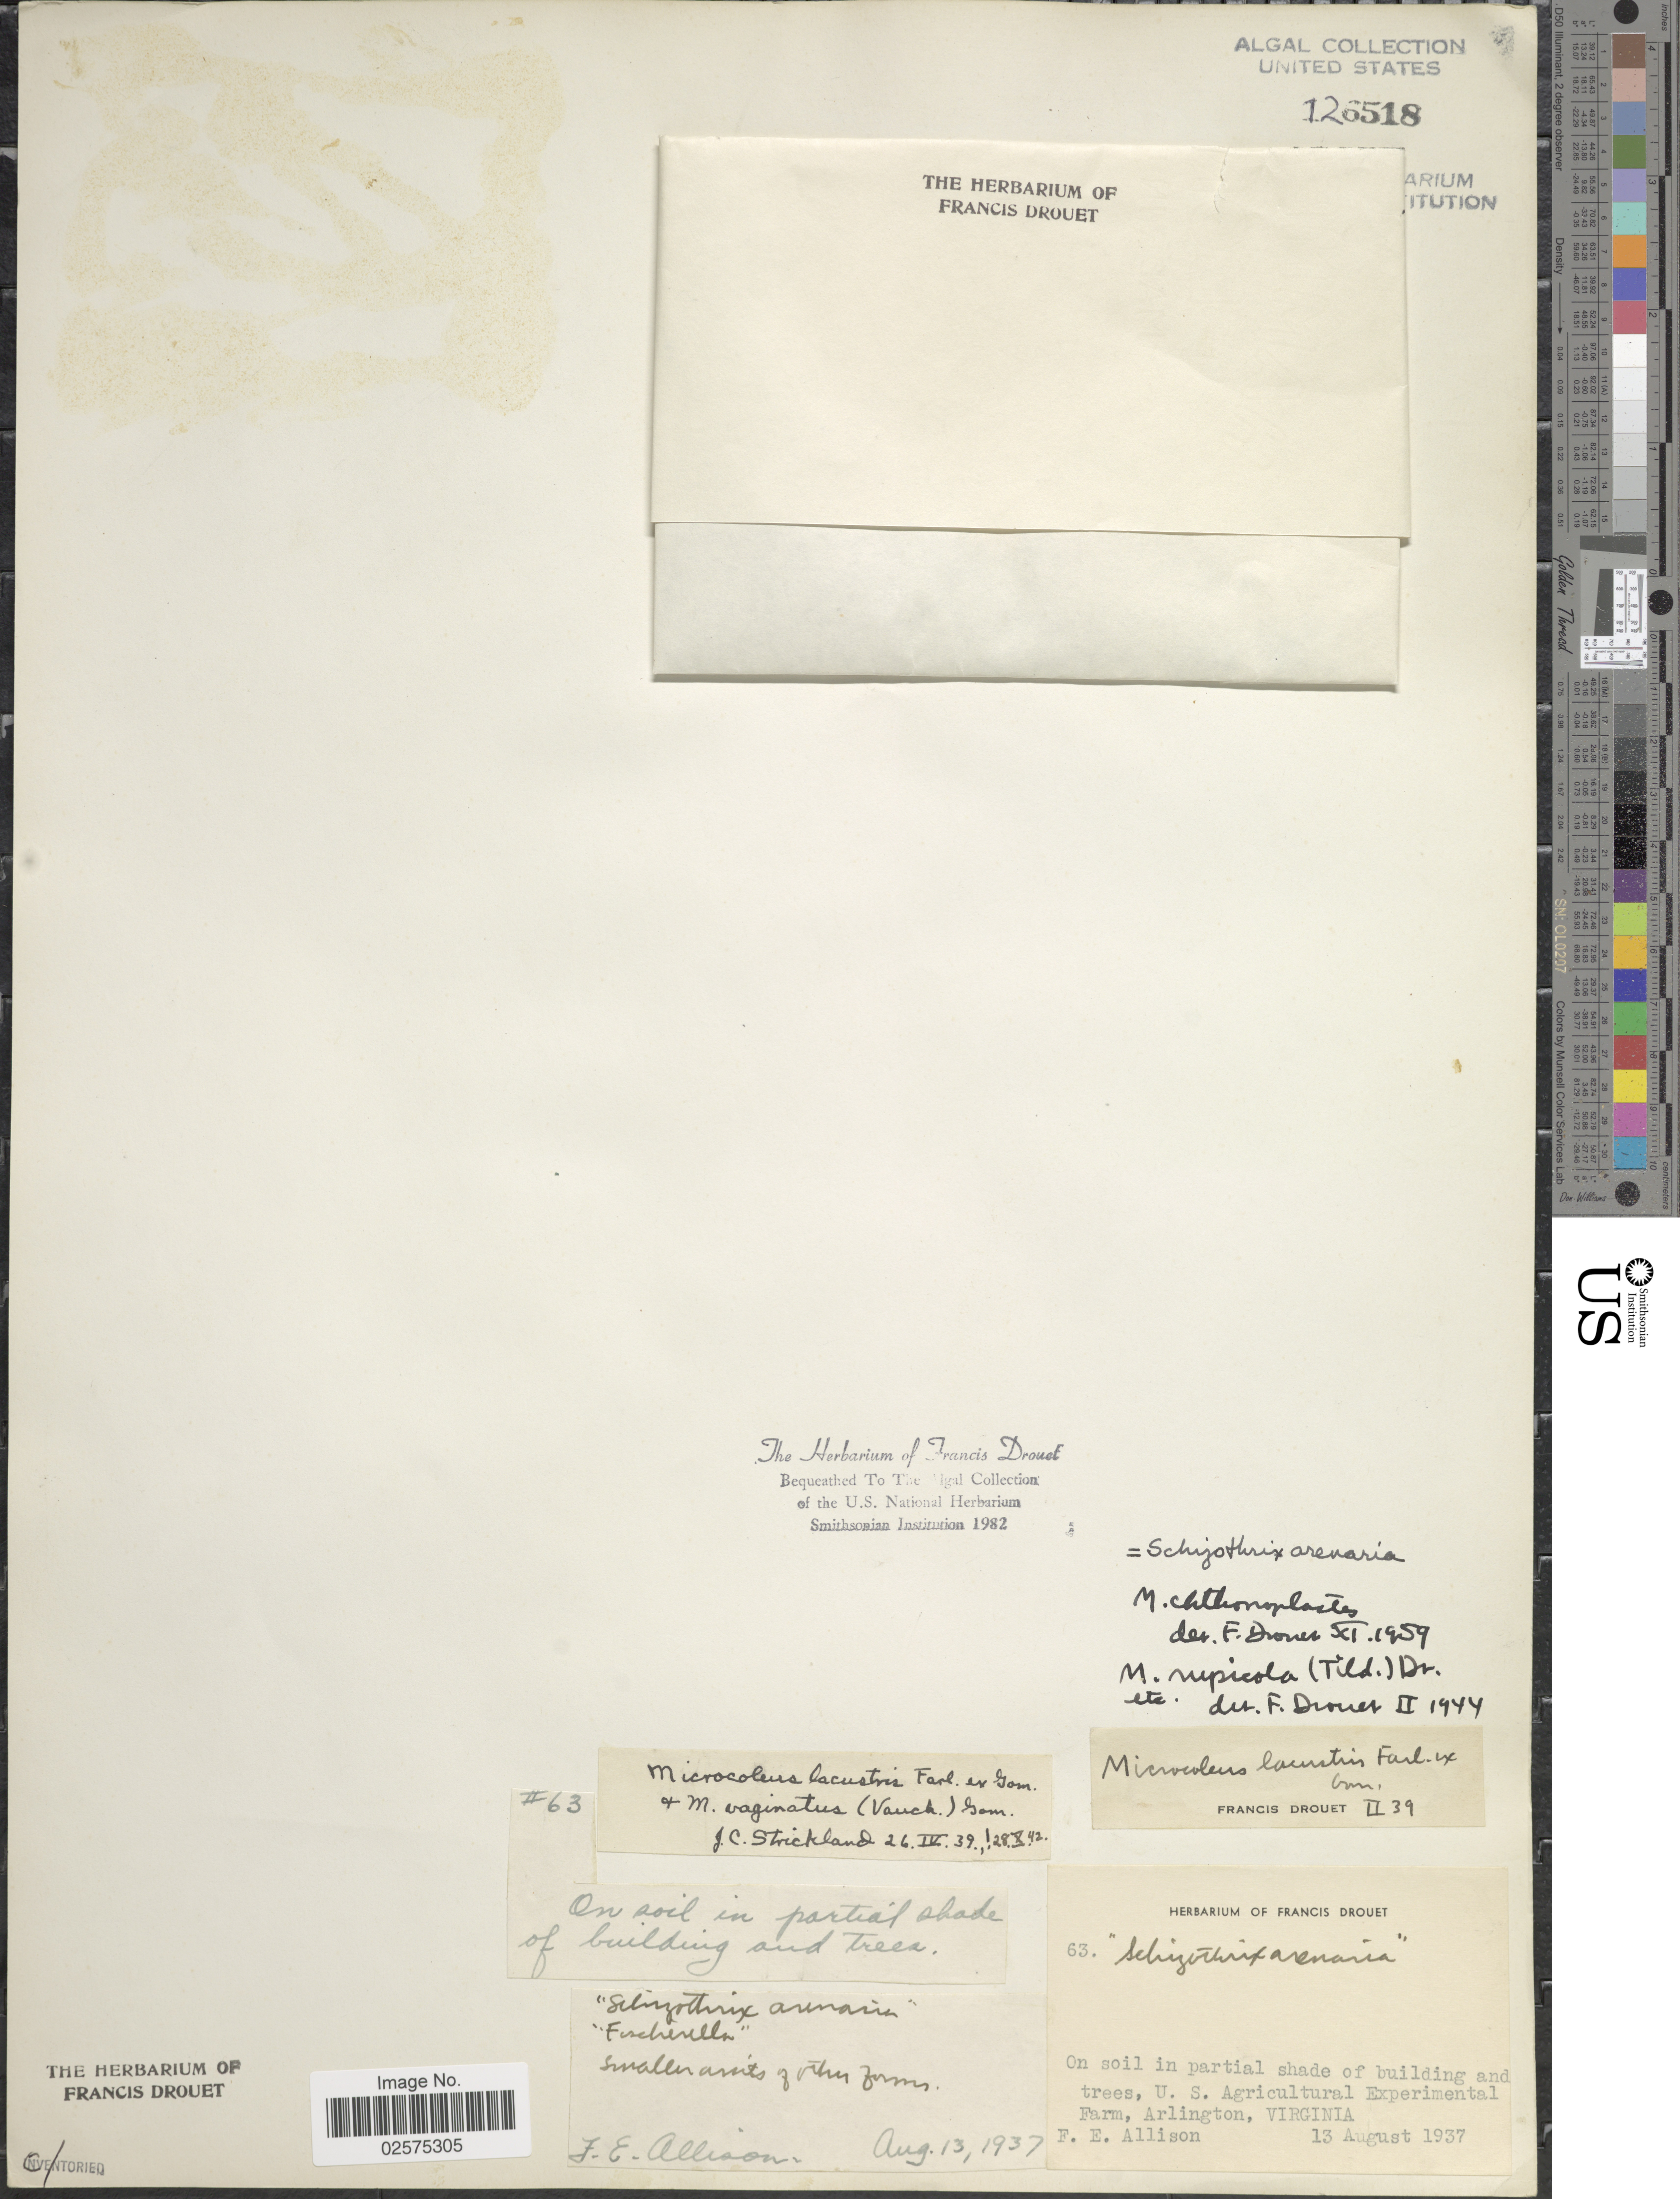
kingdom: Bacteria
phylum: Cyanobacteria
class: Cyanobacteriia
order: Leptolyngbyales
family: Trichocoleusaceae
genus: Schizothrix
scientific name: Schizothrix arenaria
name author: Gomont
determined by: Drouet, F. E.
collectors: F. Allison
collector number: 63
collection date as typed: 13 Aug 1937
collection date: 1937-08-13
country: United States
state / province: Virginia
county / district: Arlington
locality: Arlington, US Experimental Farm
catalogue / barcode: US 126518